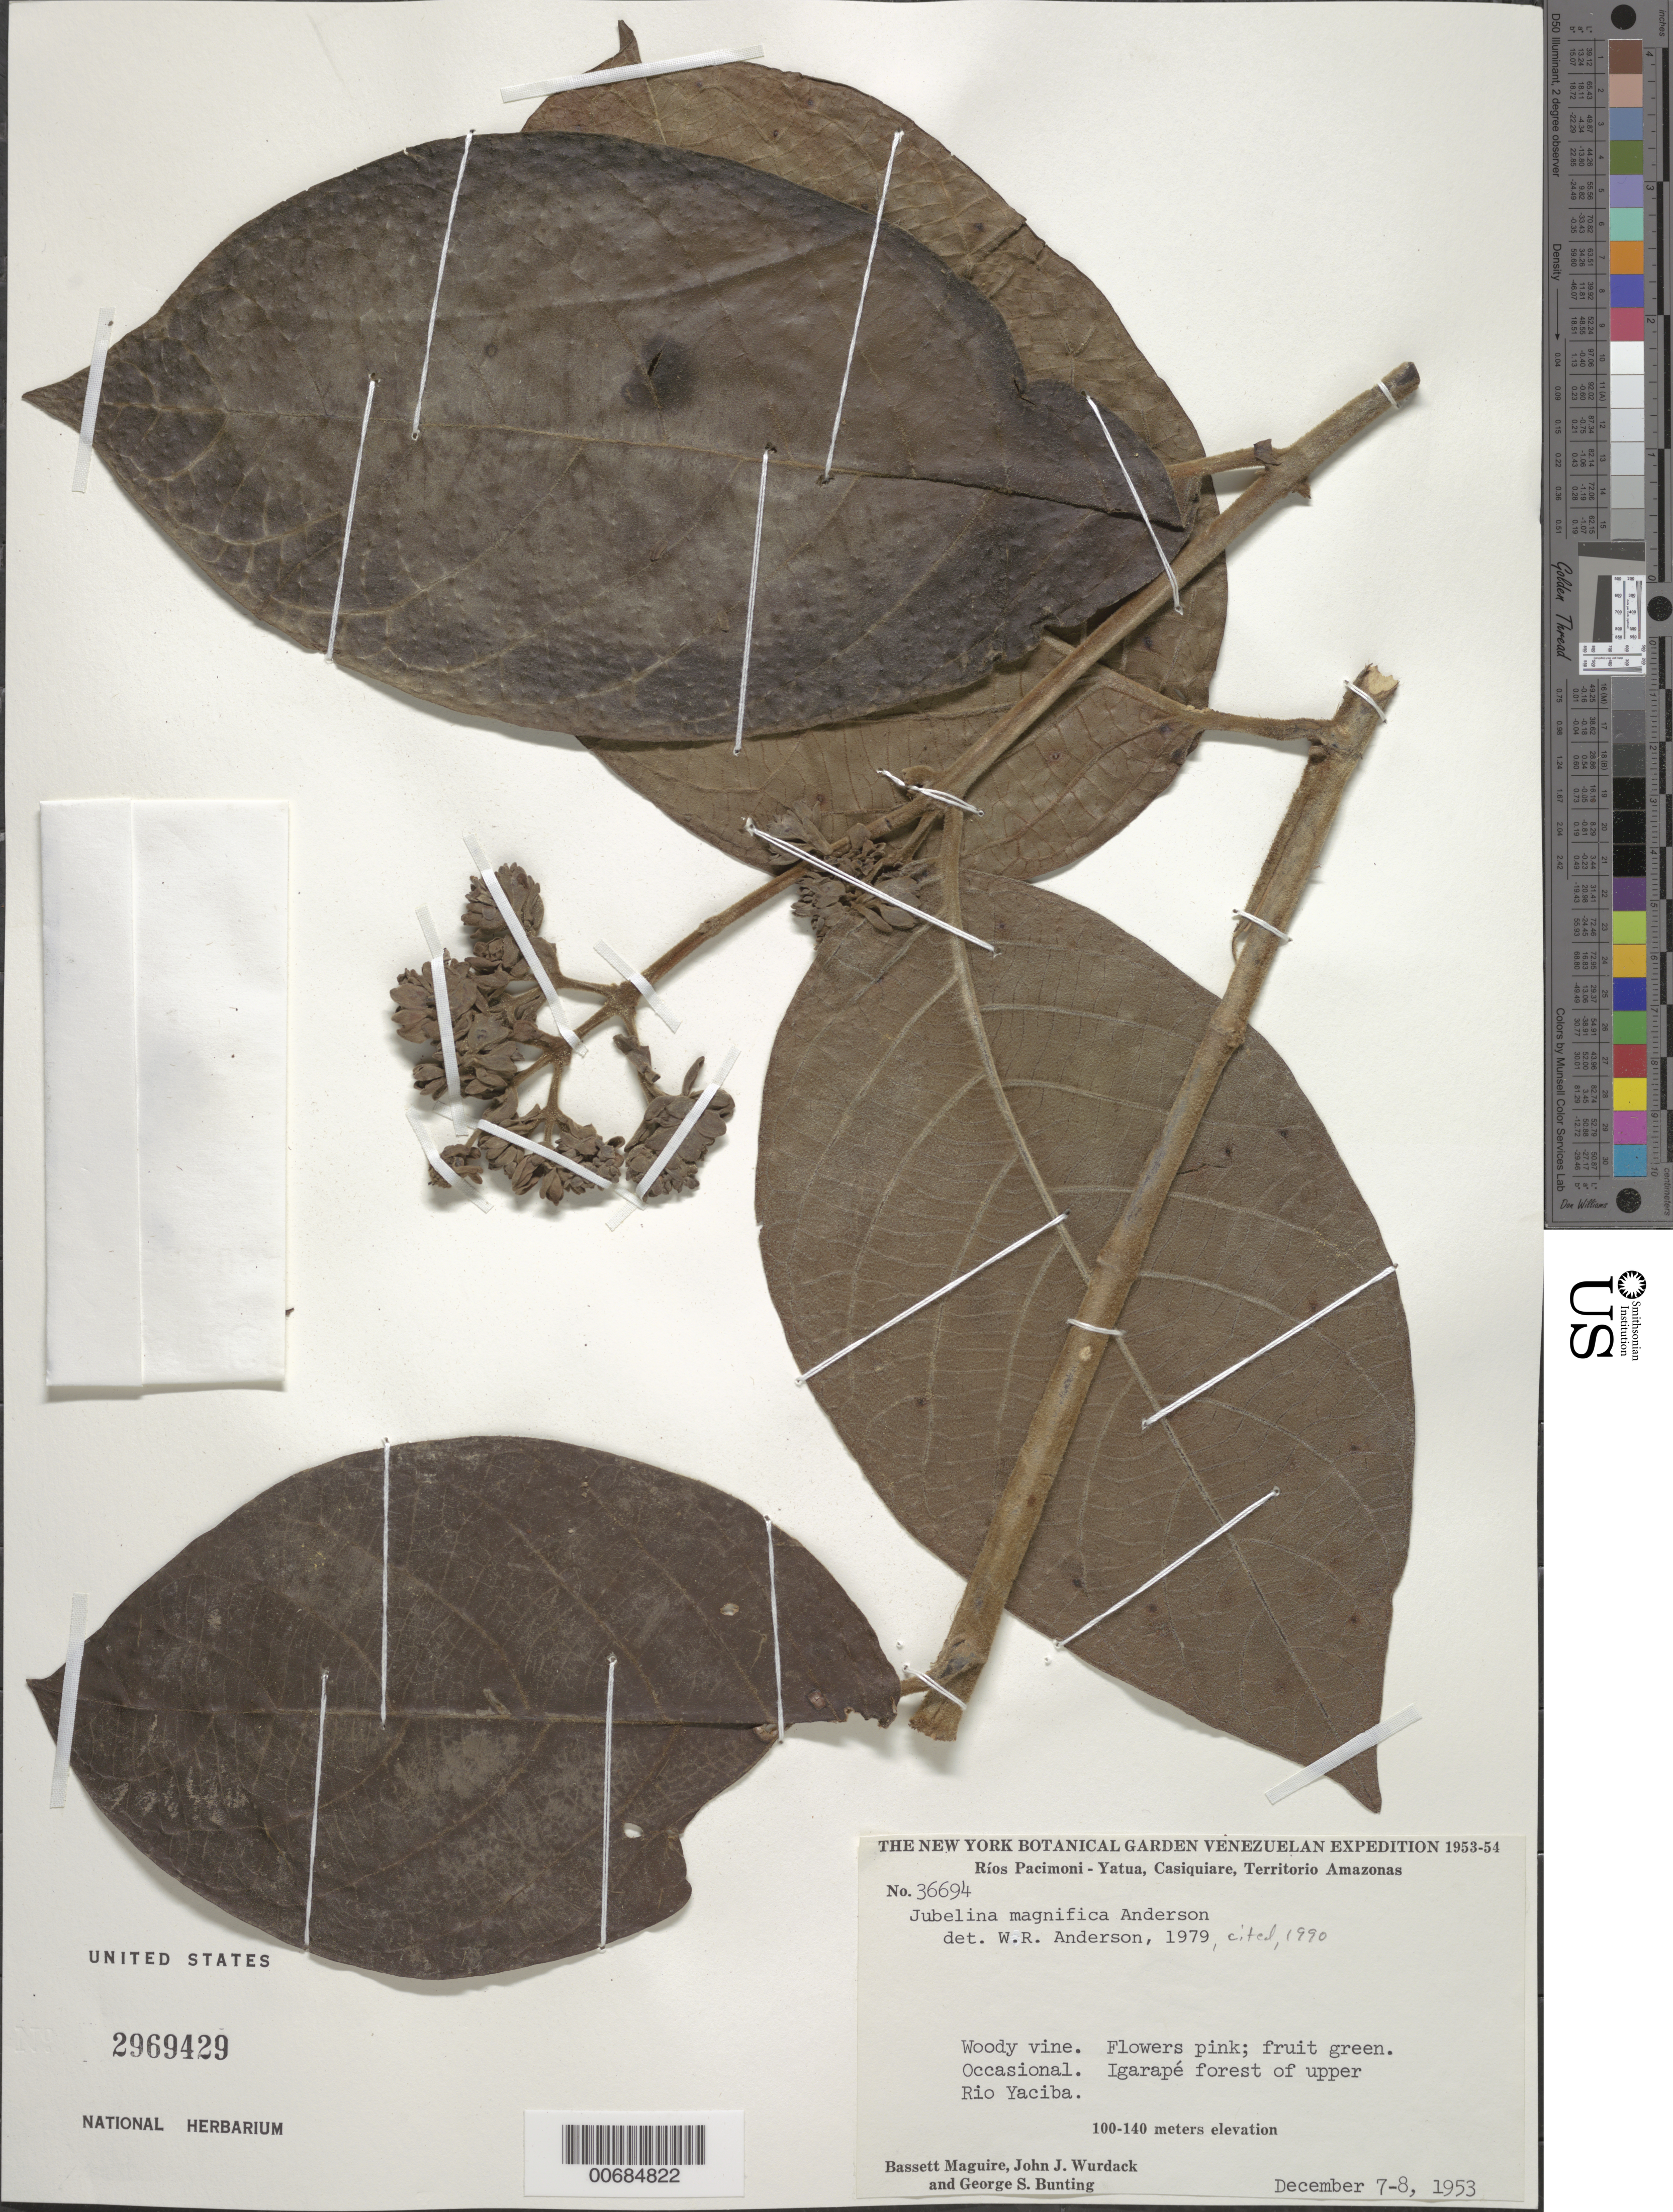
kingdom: Plantae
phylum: Tracheophyta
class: Magnoliopsida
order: Malpighiales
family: Malpighiaceae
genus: Jubelina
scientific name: Jubelina magnifica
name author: W.R. Anderson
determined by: Anderson, W. R., (MICH), University of Michigan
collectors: J. J. Wurdack, J. J. Wurdack & G. S. Bunting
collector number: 36694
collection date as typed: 7-Dec-53 to 8-Dec-53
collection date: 1953-12-07/1953-12-08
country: Venezuela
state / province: Amazonas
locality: Río Yaciba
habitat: Igarape forest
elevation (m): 100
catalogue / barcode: US 2969429